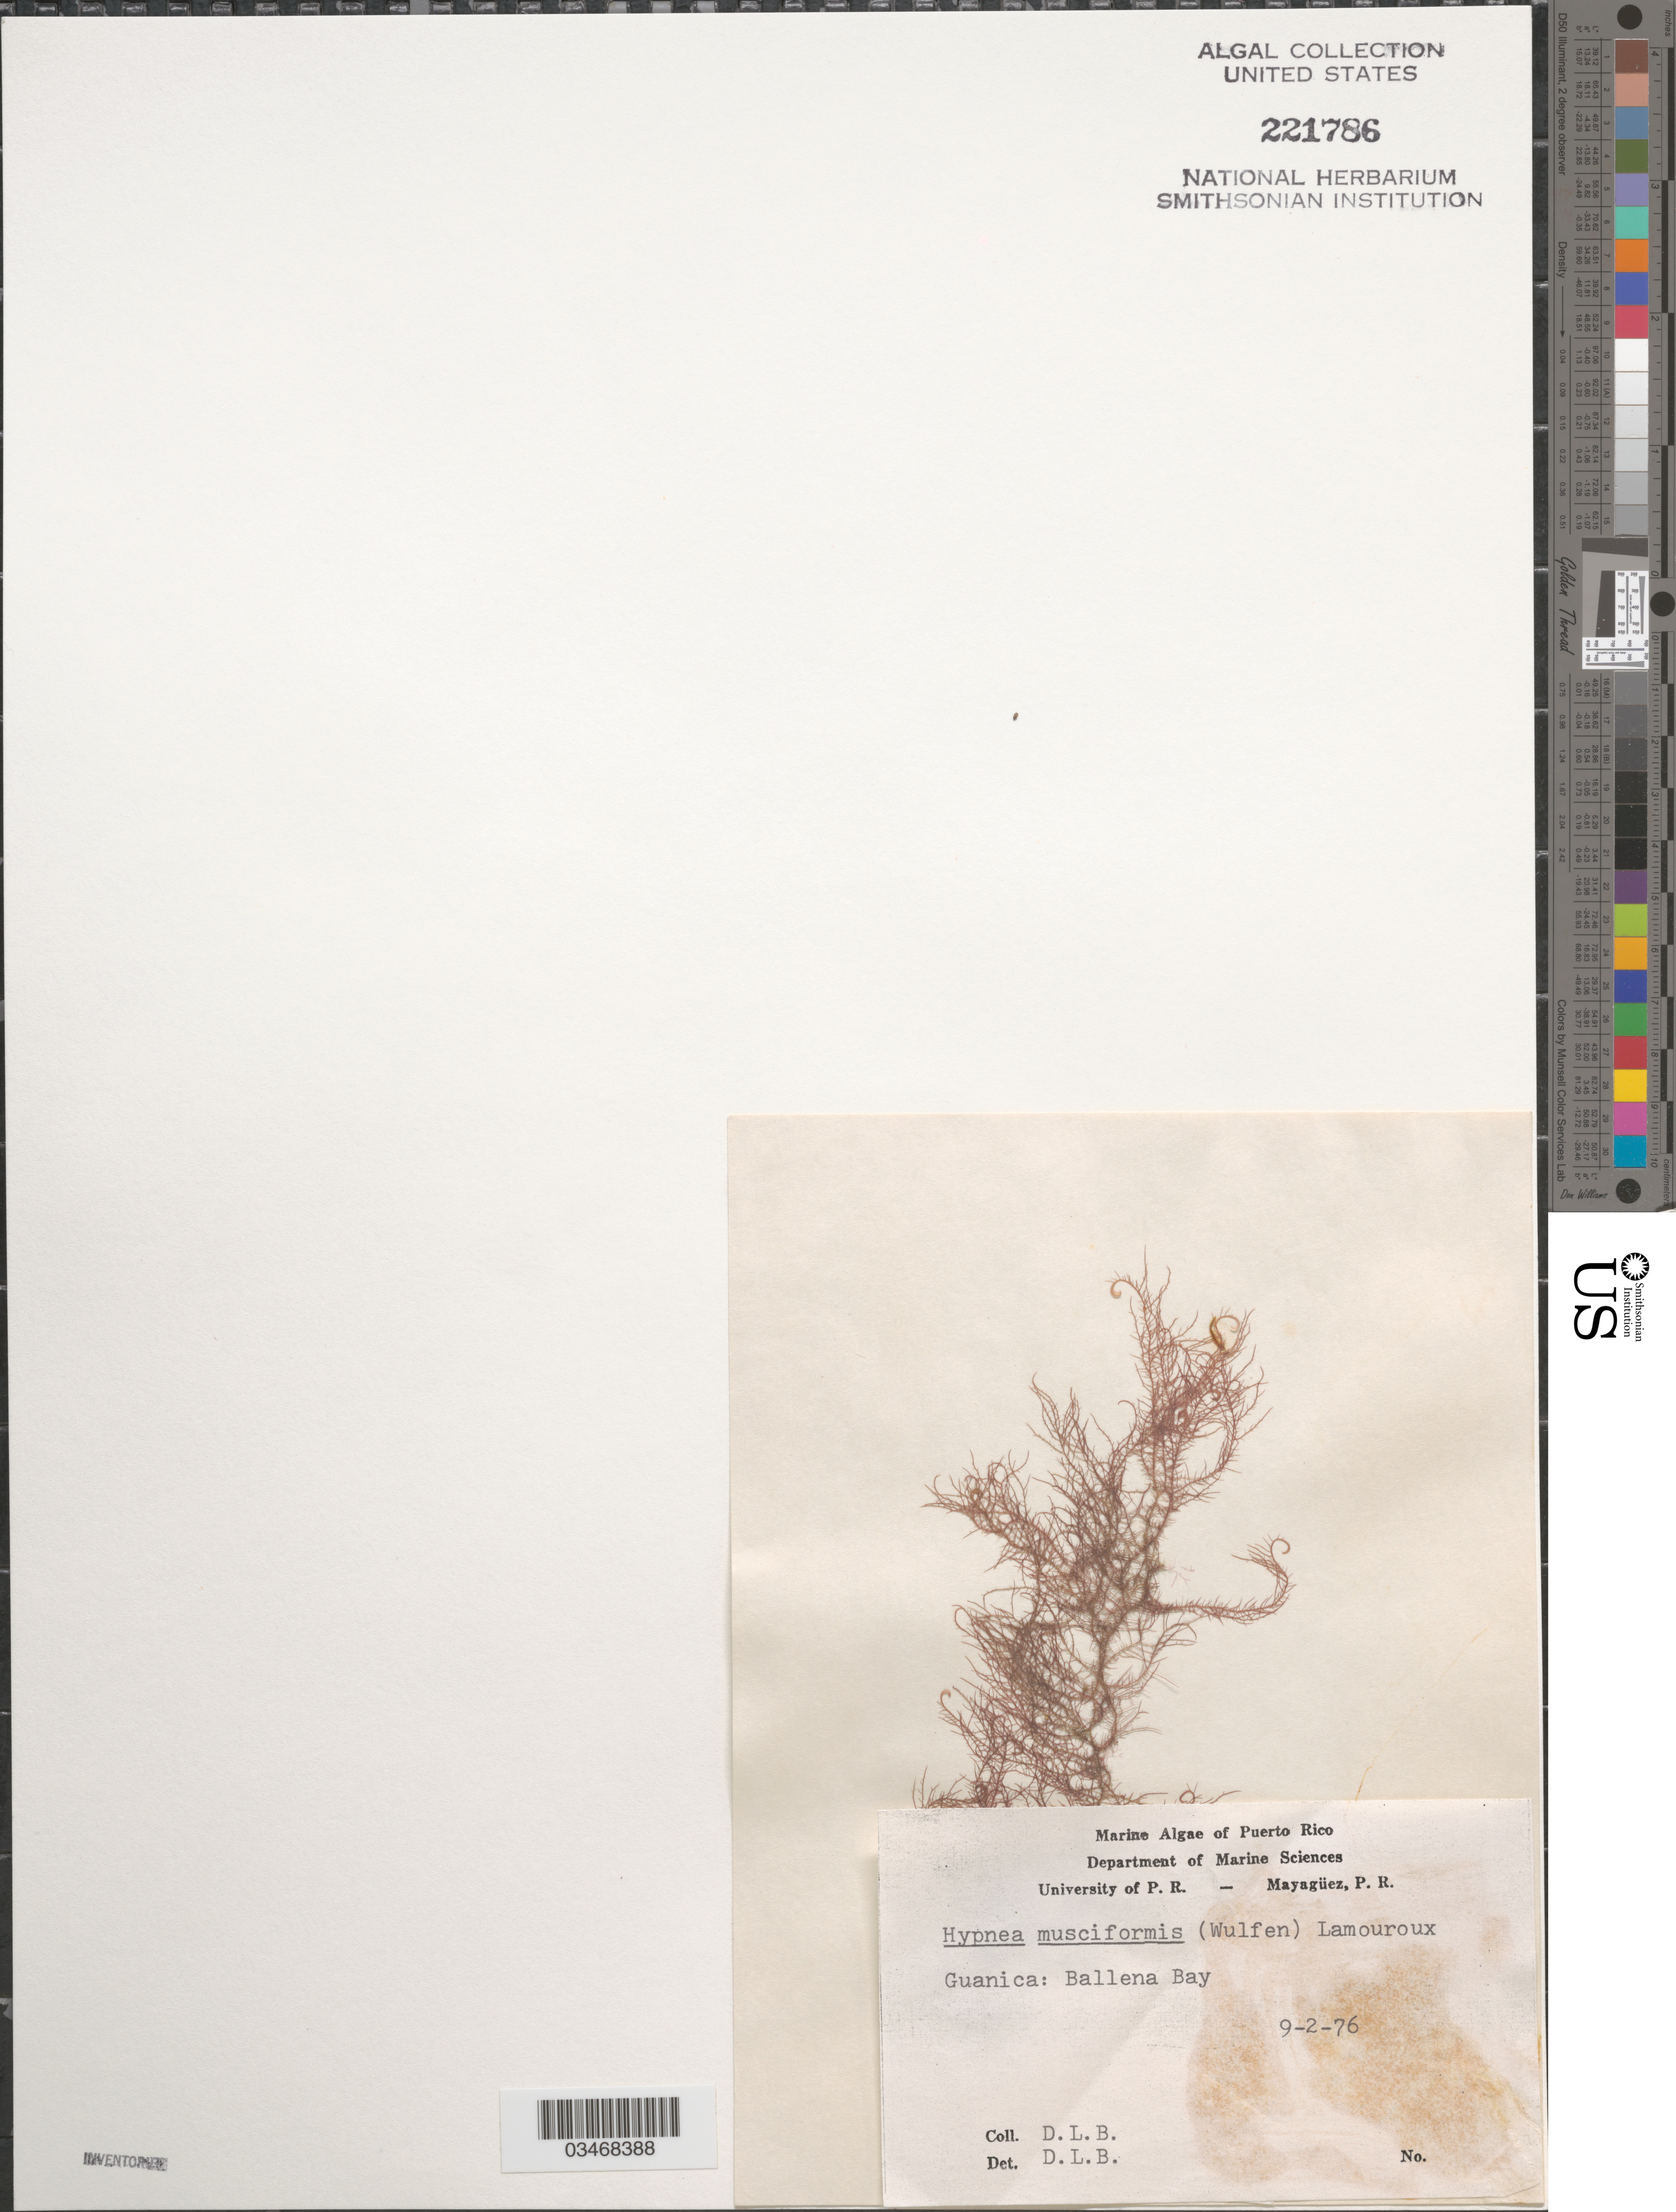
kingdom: Plantae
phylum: Rhodophyta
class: Florideophyceae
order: Gigartinales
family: Cystocloniaceae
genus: Hypnea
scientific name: Hypnea musciformis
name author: (Wulfen) J.V.Lamouroux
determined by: Ballantine, D. L.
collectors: D.L. Ballantine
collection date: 1976-09-02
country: Puerto Rico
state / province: Guanica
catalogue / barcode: US 221786